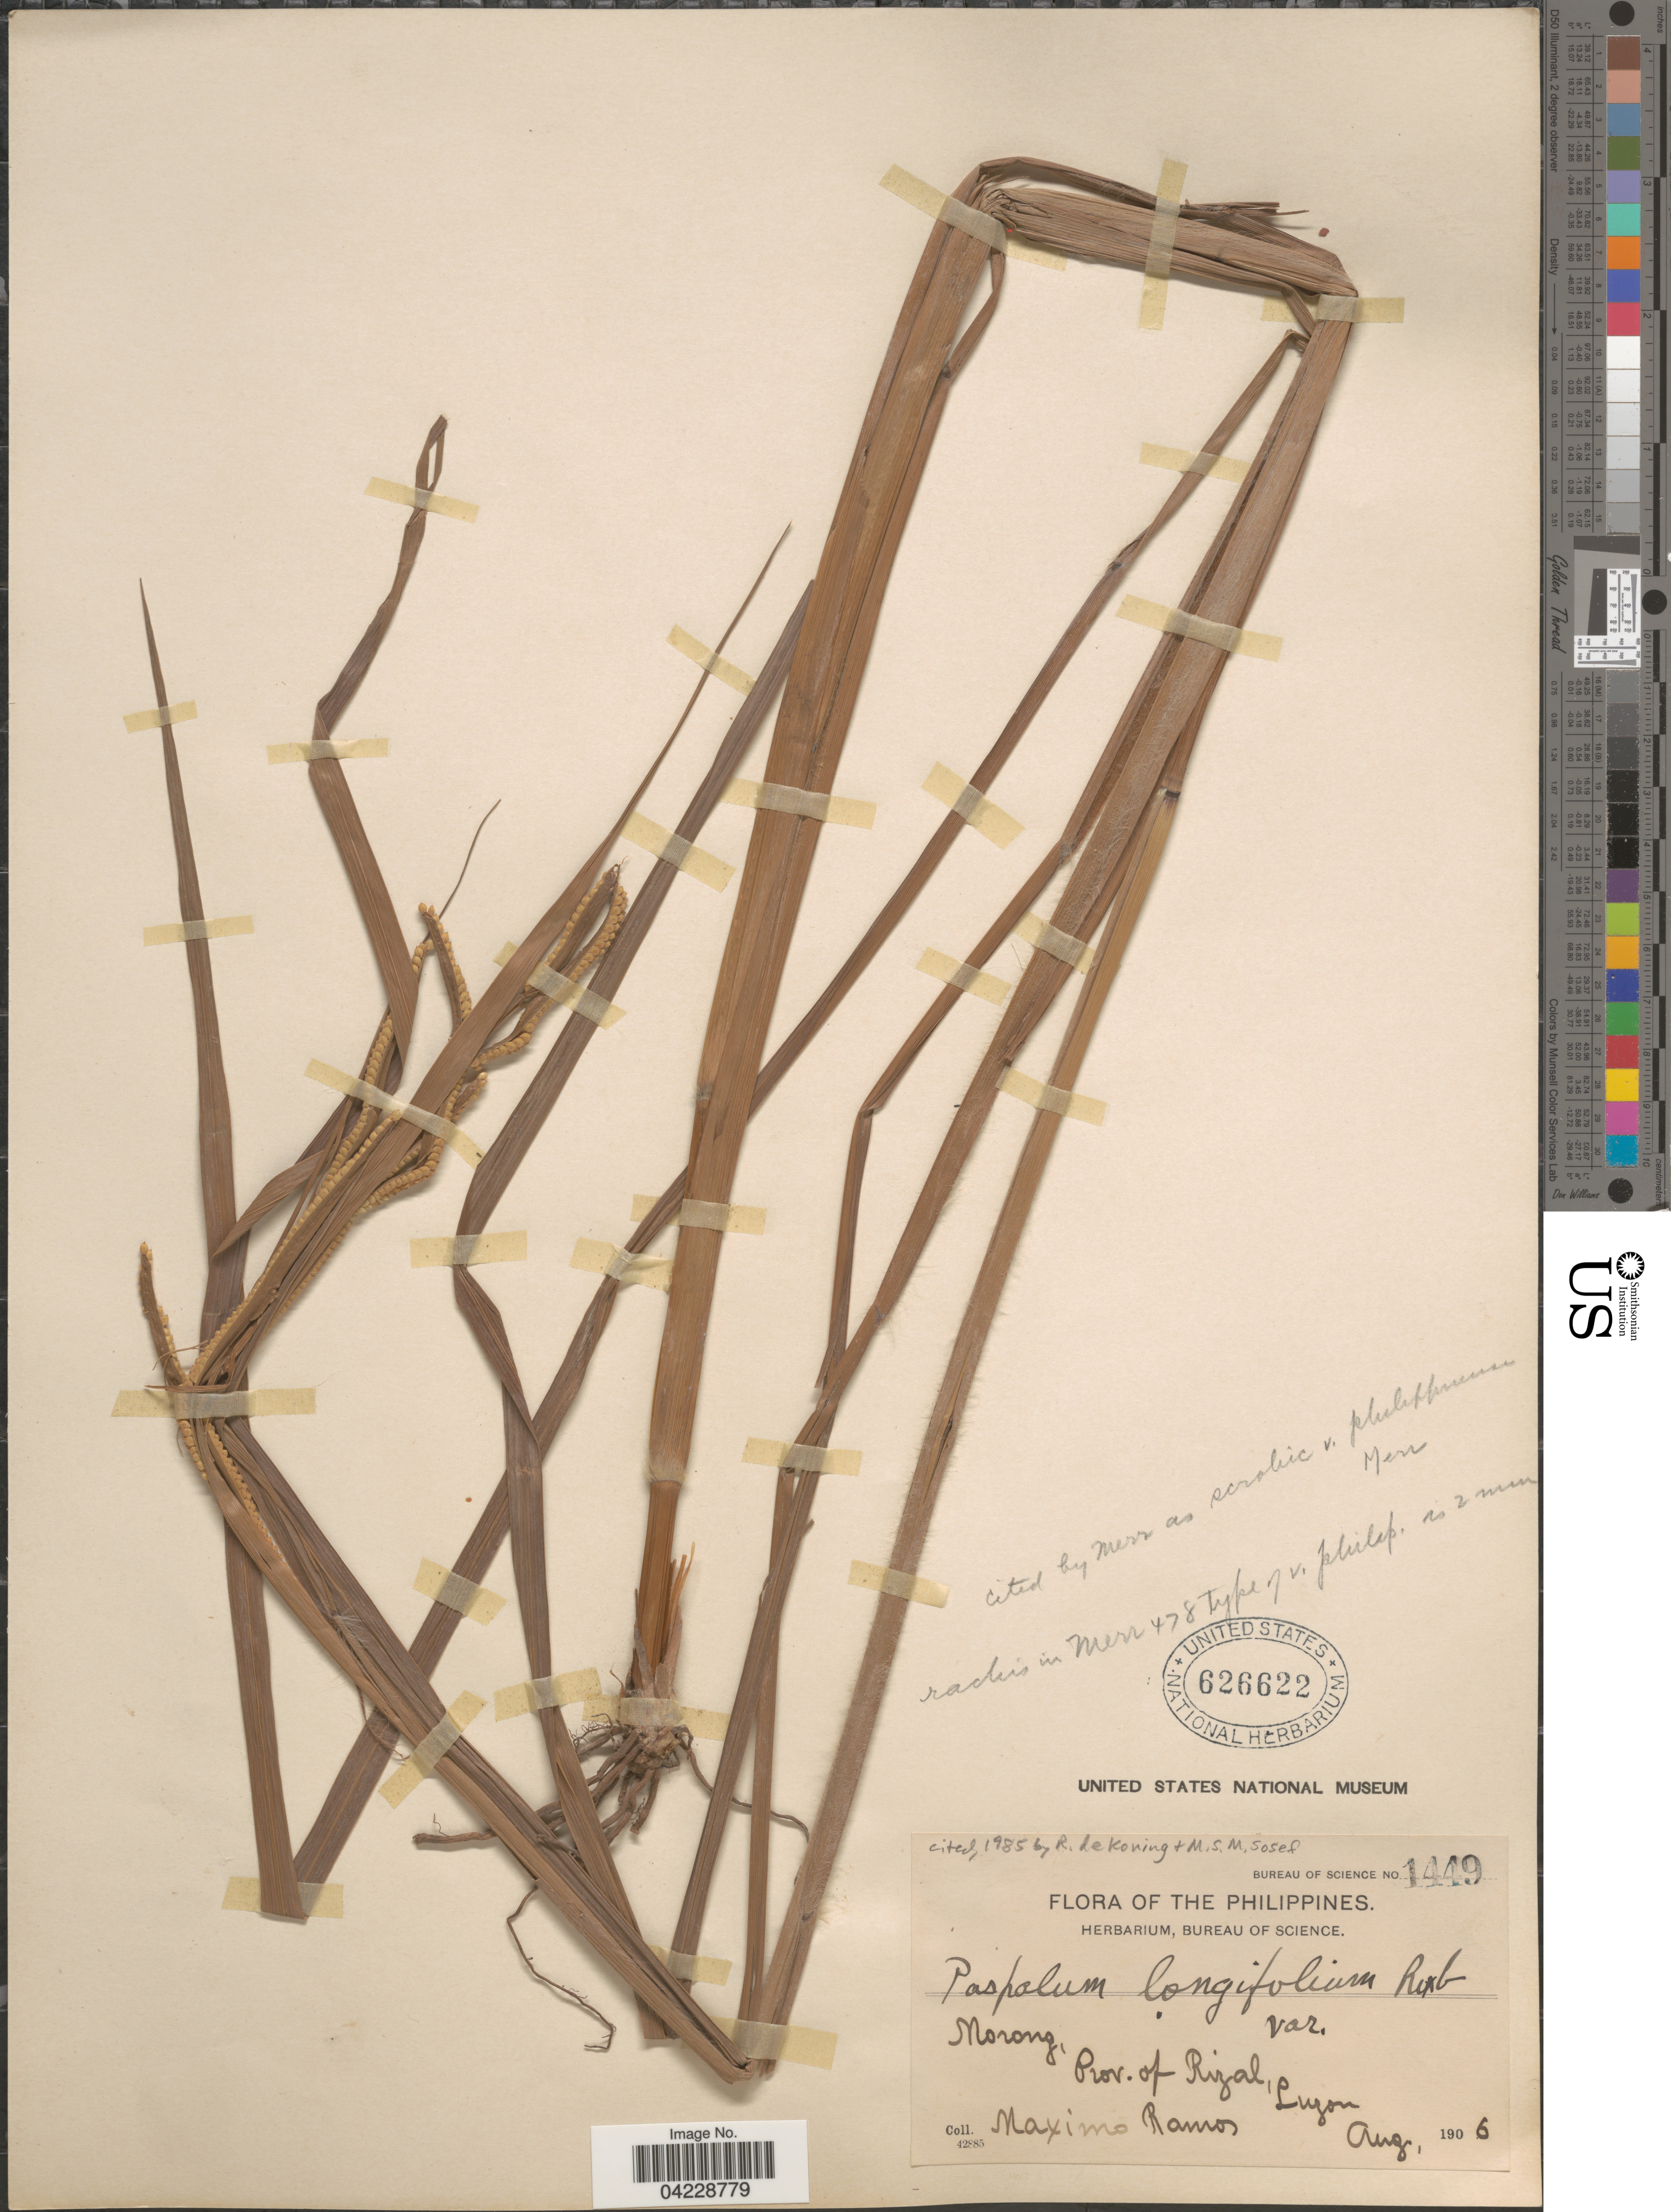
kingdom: Plantae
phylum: Tracheophyta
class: Liliopsida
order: Poales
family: Poaceae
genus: Paspalum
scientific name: Paspalum longifolium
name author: Roxb.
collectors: M. Ramos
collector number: Bureau of Science 1449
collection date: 1906-08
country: Philippines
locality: Morong, Prov. of Rizal, Luzon.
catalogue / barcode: US 626622